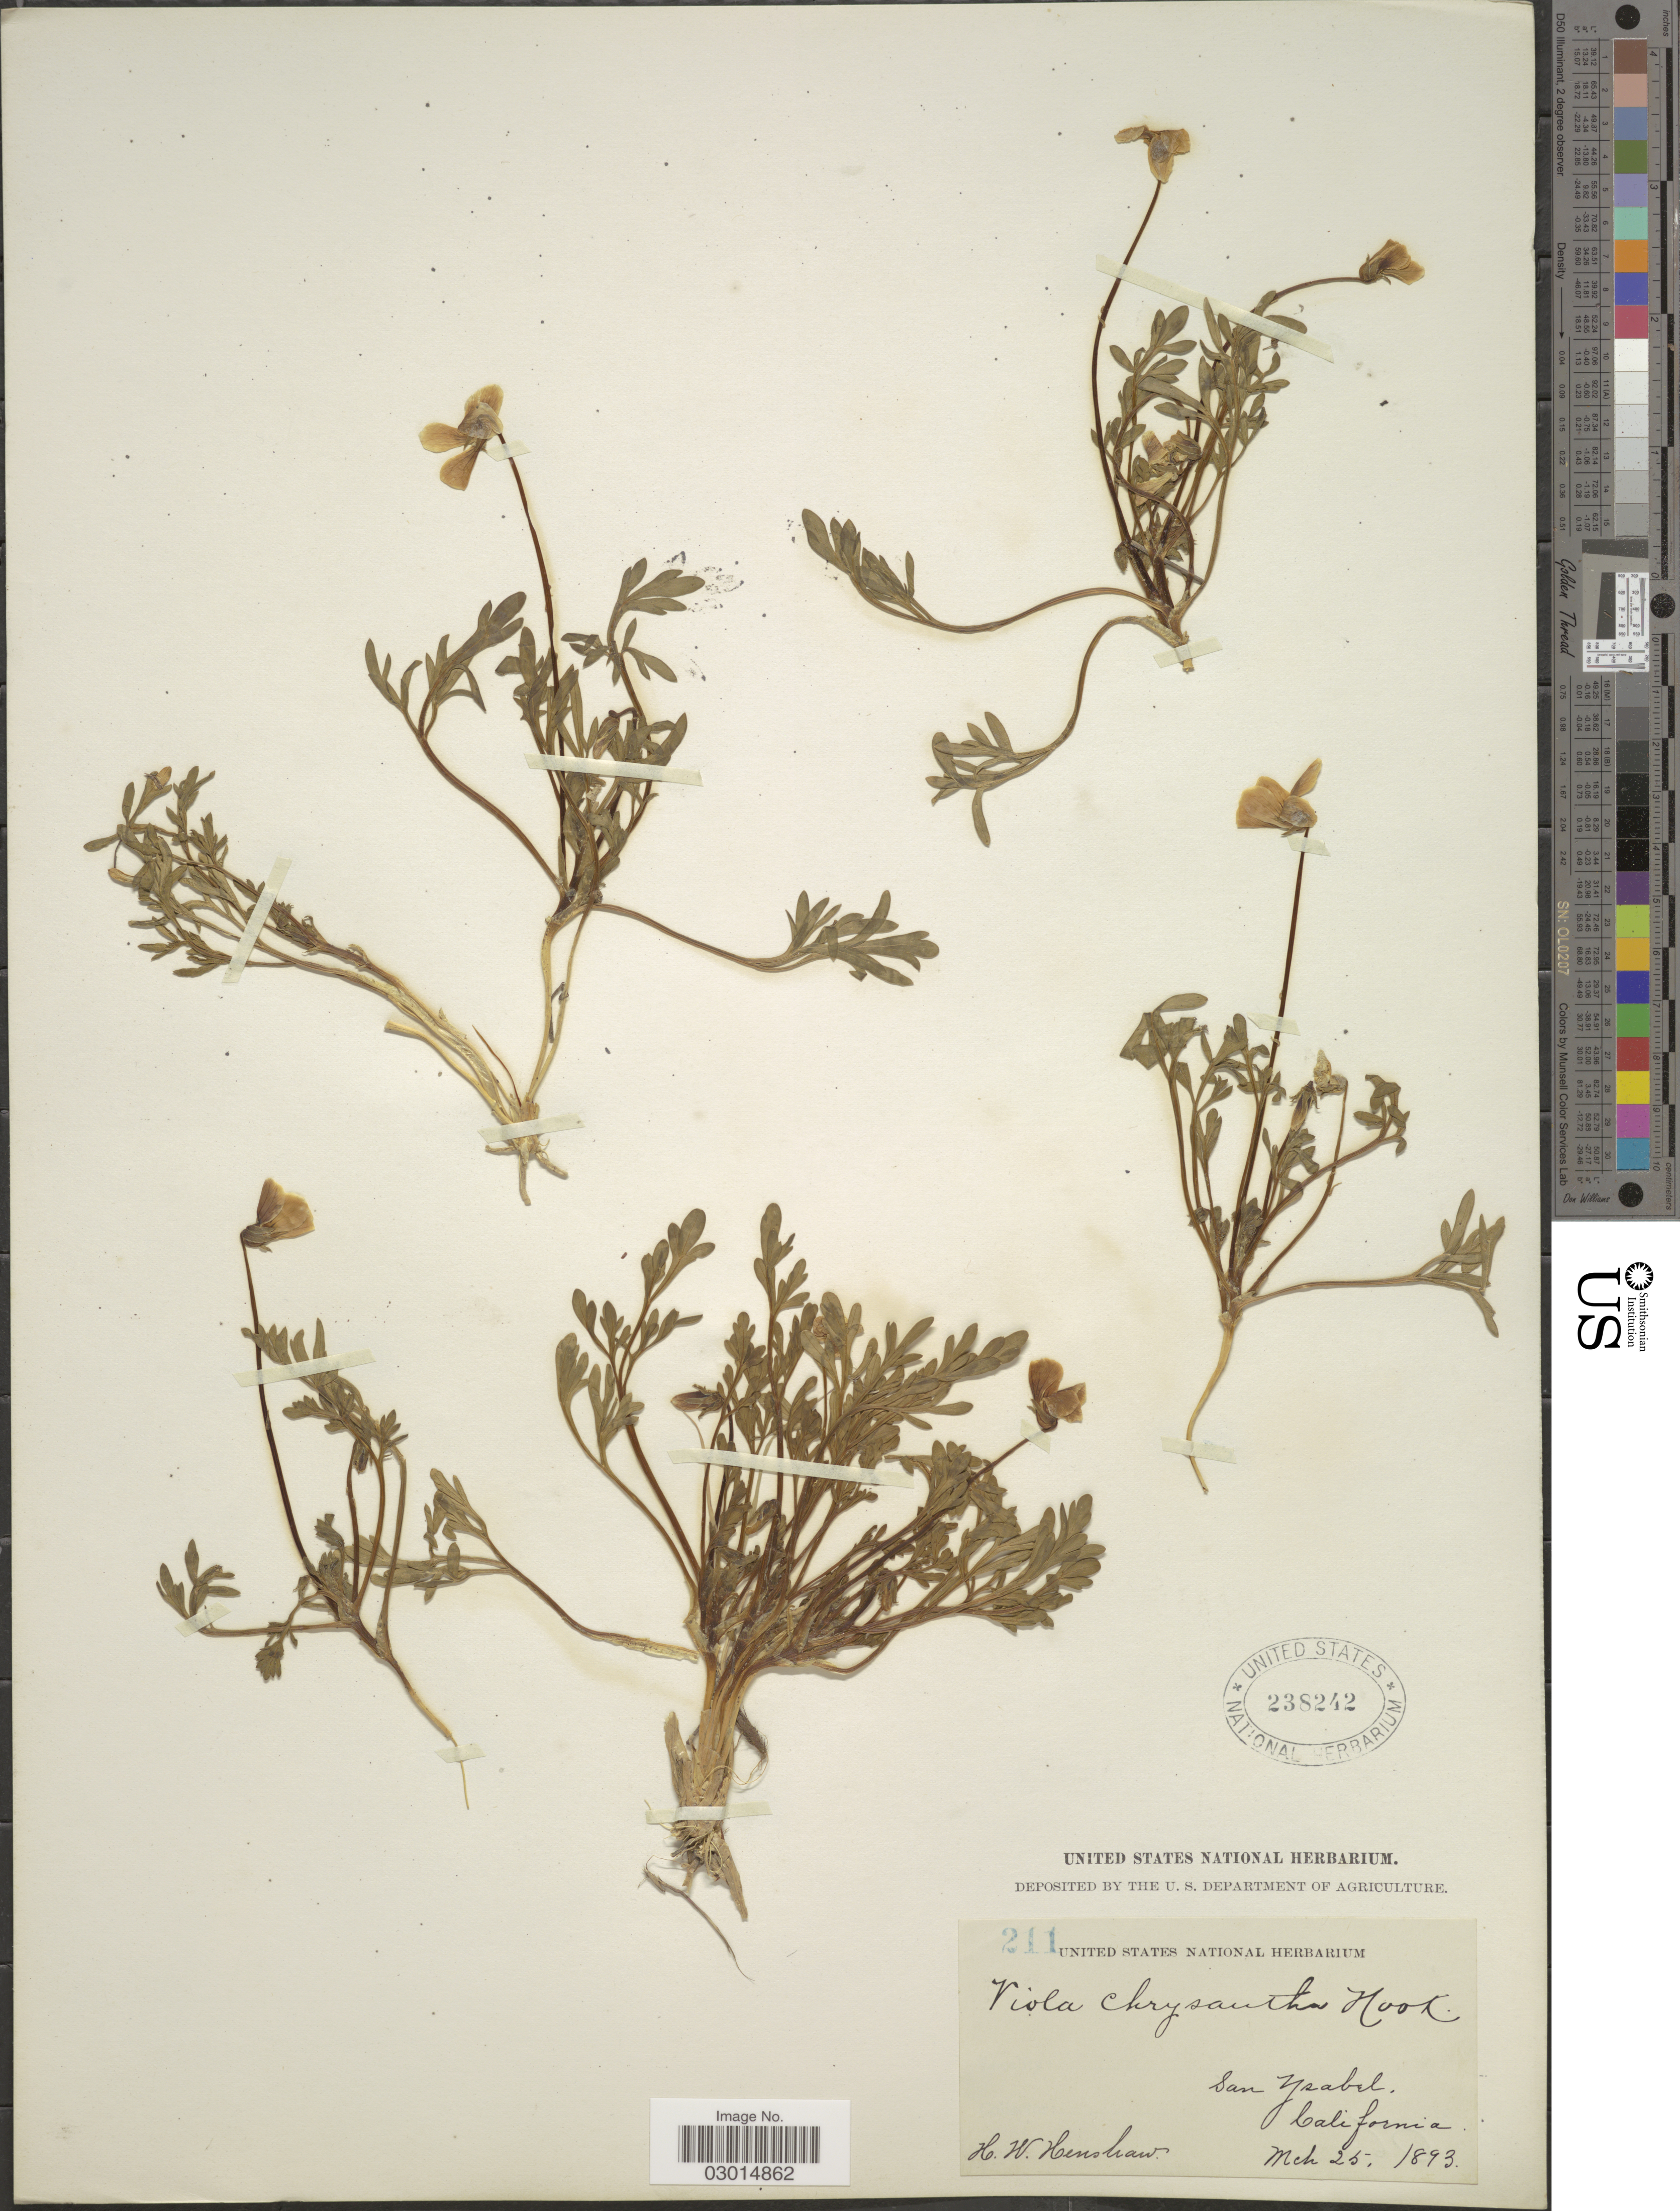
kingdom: Plantae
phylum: Tracheophyta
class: Magnoliopsida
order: Malpighiales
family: Violaceae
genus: Viola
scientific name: Viola douglasii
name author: Steud.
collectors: H. Henshaw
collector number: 211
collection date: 1893-03-25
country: United States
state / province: California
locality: San Ysabel.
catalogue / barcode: US 238242